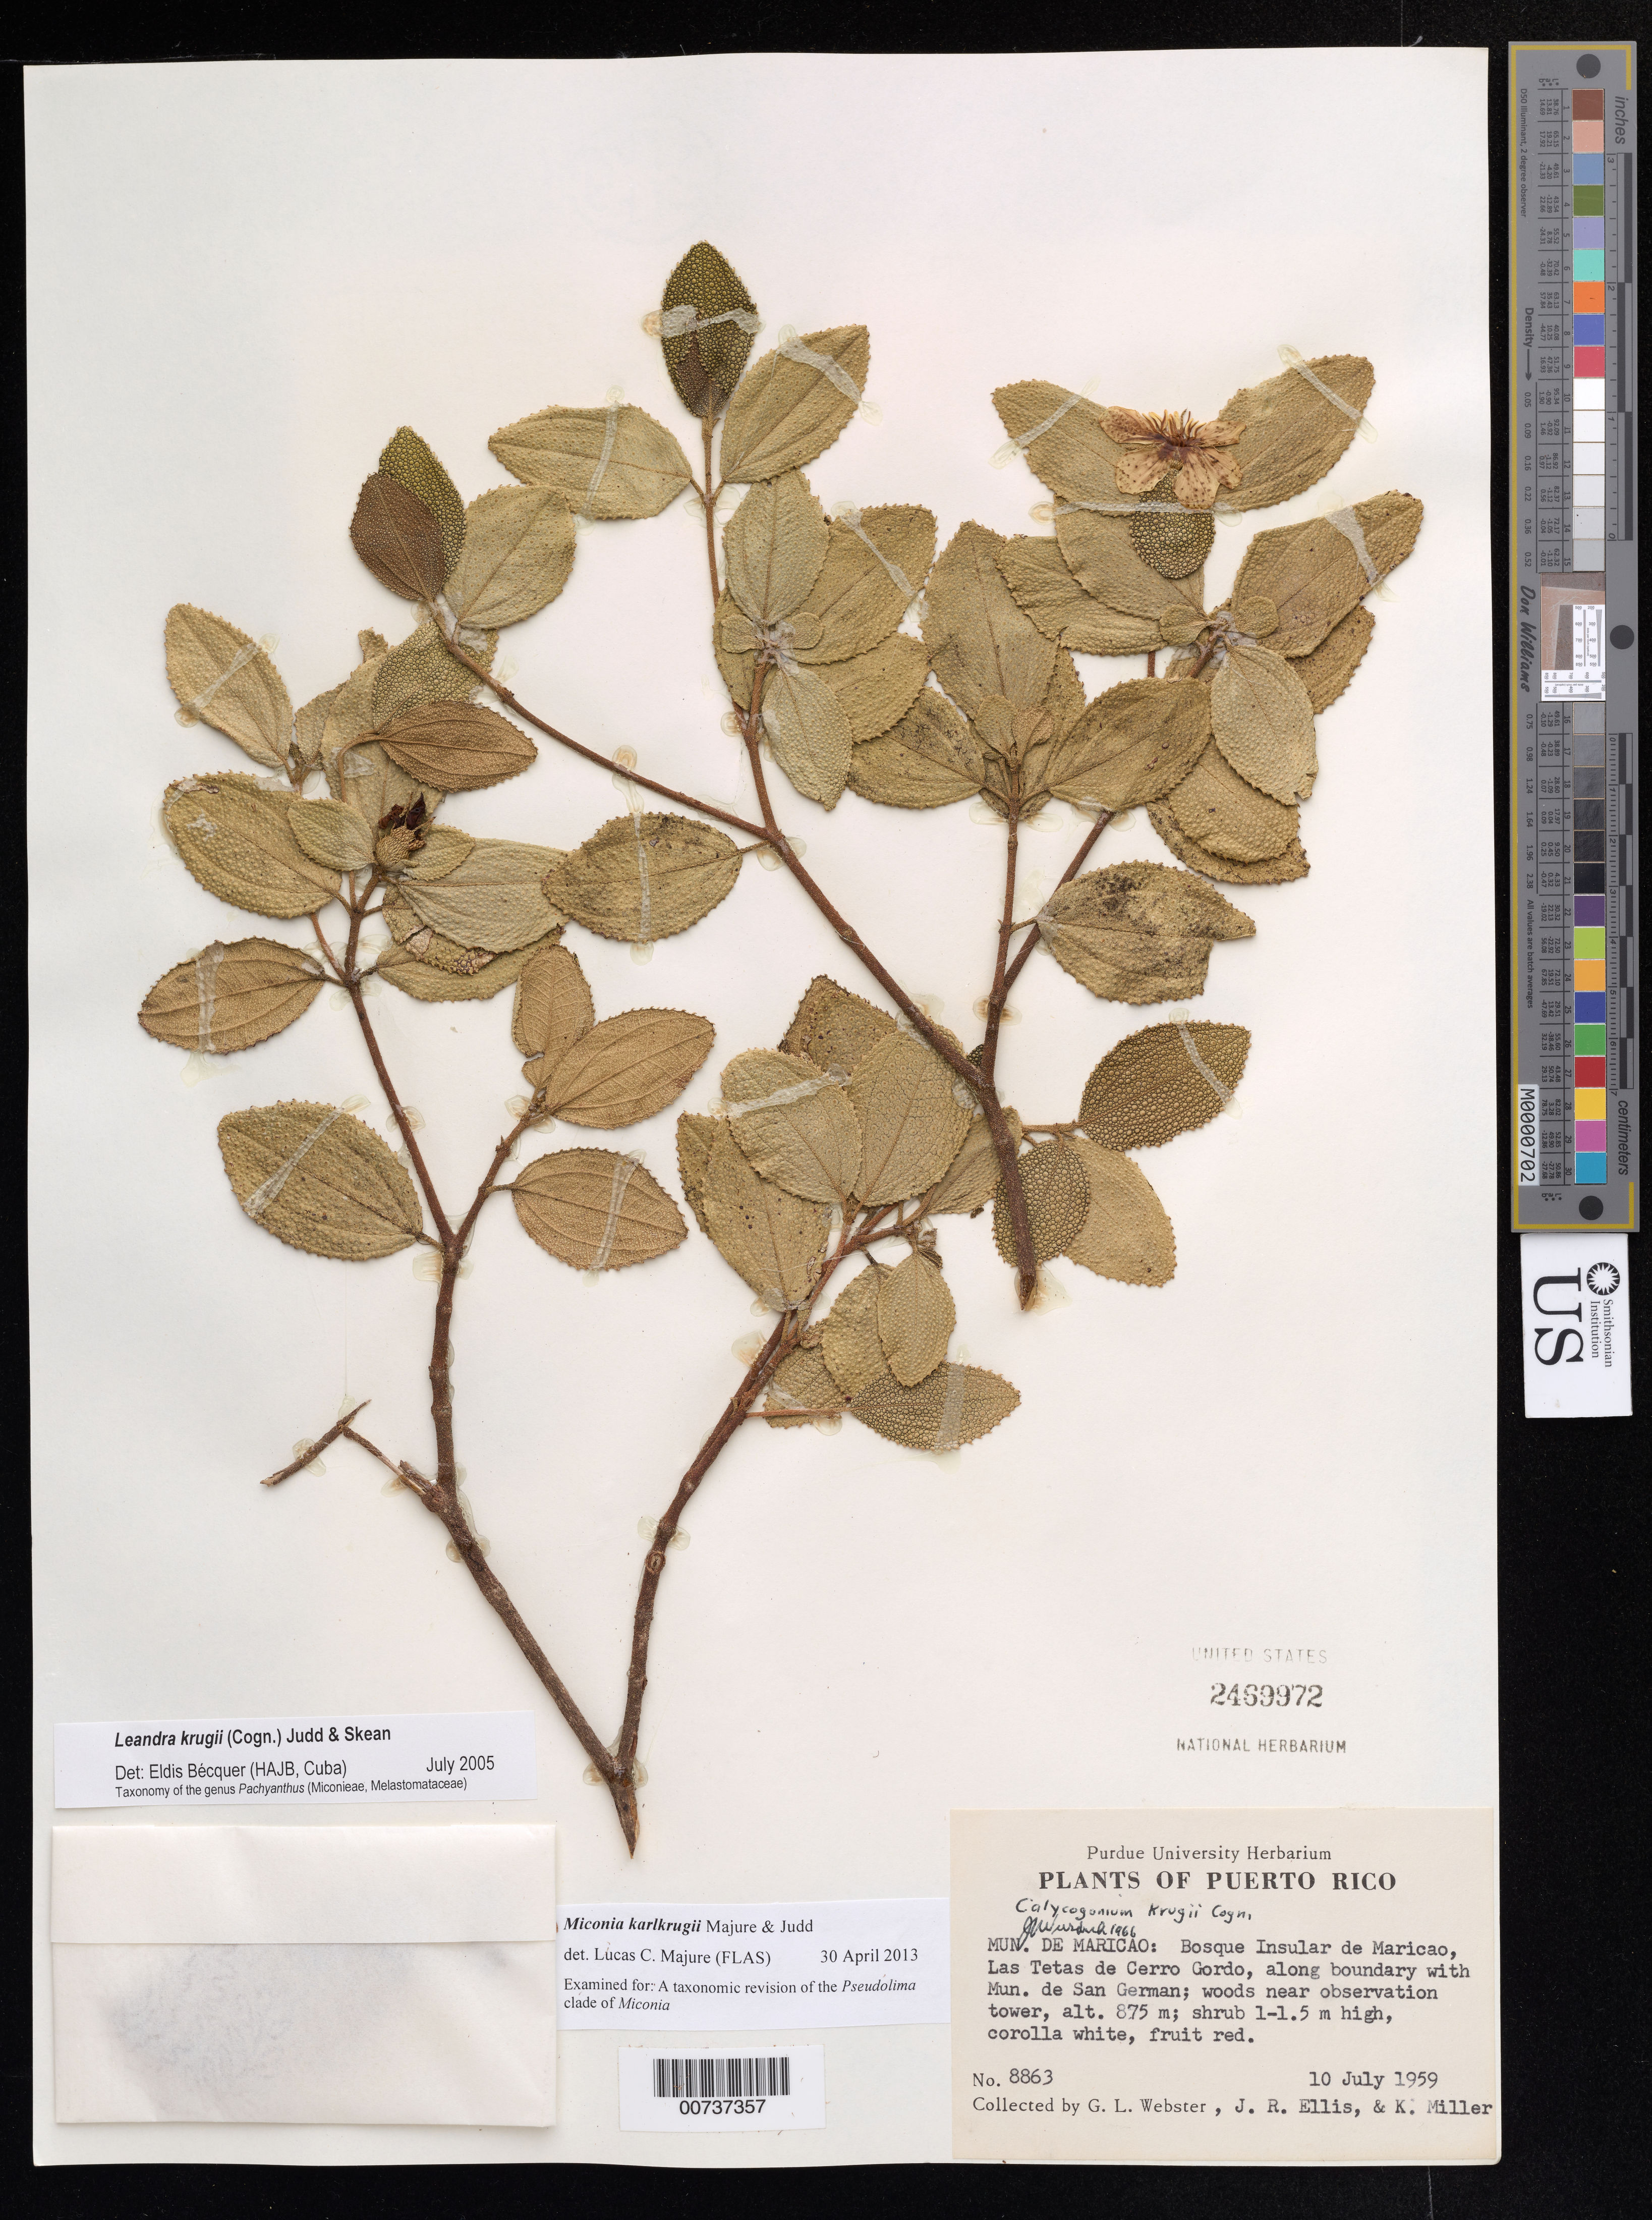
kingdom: Plantae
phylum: Tracheophyta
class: Magnoliopsida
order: Myrtales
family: Melastomataceae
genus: Miconia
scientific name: Miconia karlkrugii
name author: Majure & Judd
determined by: Majure, Lucas C., (FLAS), University of Florida (UNITED STATES)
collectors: G. L. Webster, J. R. Ellis & K. Miller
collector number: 8863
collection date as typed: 10 Jul 1959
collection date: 1959-07-10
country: Puerto Rico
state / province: Maricao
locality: Bosque Insular de Maricao: Las Tetas de Cerro Gordo, along boundary with Municipio de san Germán; woods near observation tower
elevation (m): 875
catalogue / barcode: US 2469972